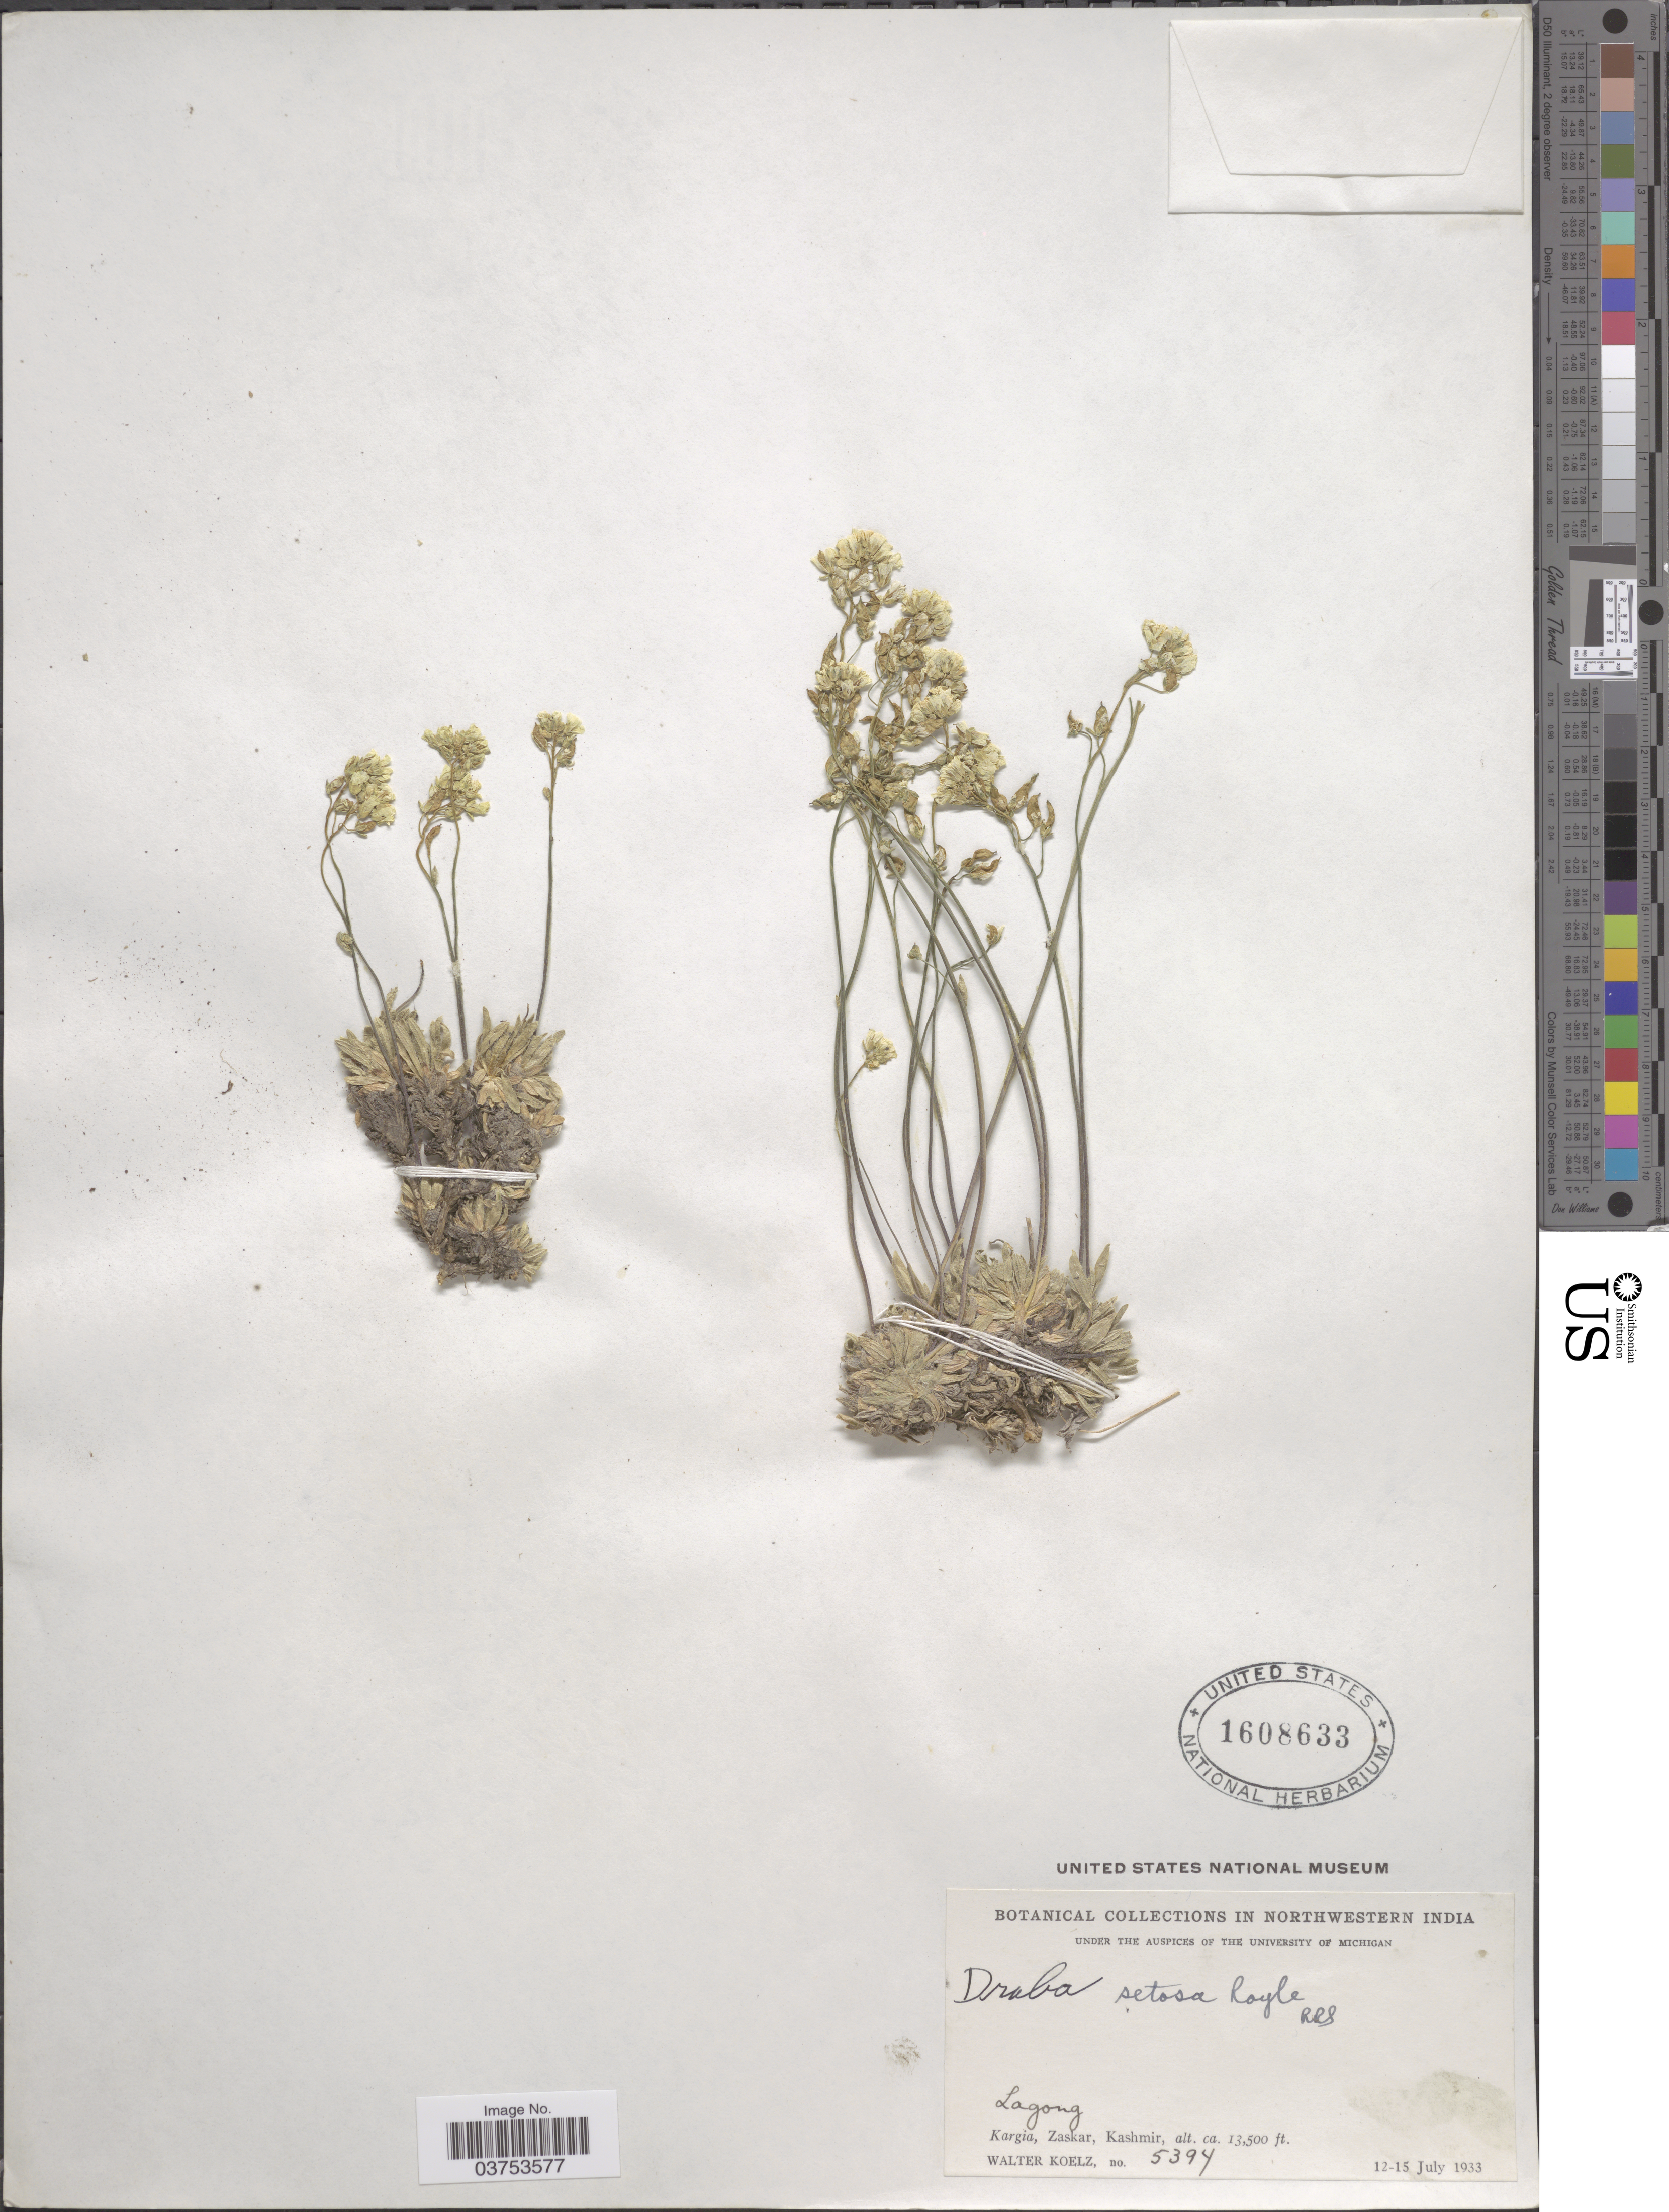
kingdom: Plantae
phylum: Tracheophyta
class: Magnoliopsida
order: Brassicales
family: Brassicaceae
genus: Draba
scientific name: Draba setosa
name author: Royle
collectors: W. N. Koelz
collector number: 5394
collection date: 1933-07-12/1933-07-15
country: India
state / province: Jammu and Kashmir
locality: Northwestern India. Lagong. Kargia, Zaskar, Kashmir.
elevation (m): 4115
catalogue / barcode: US 1608633